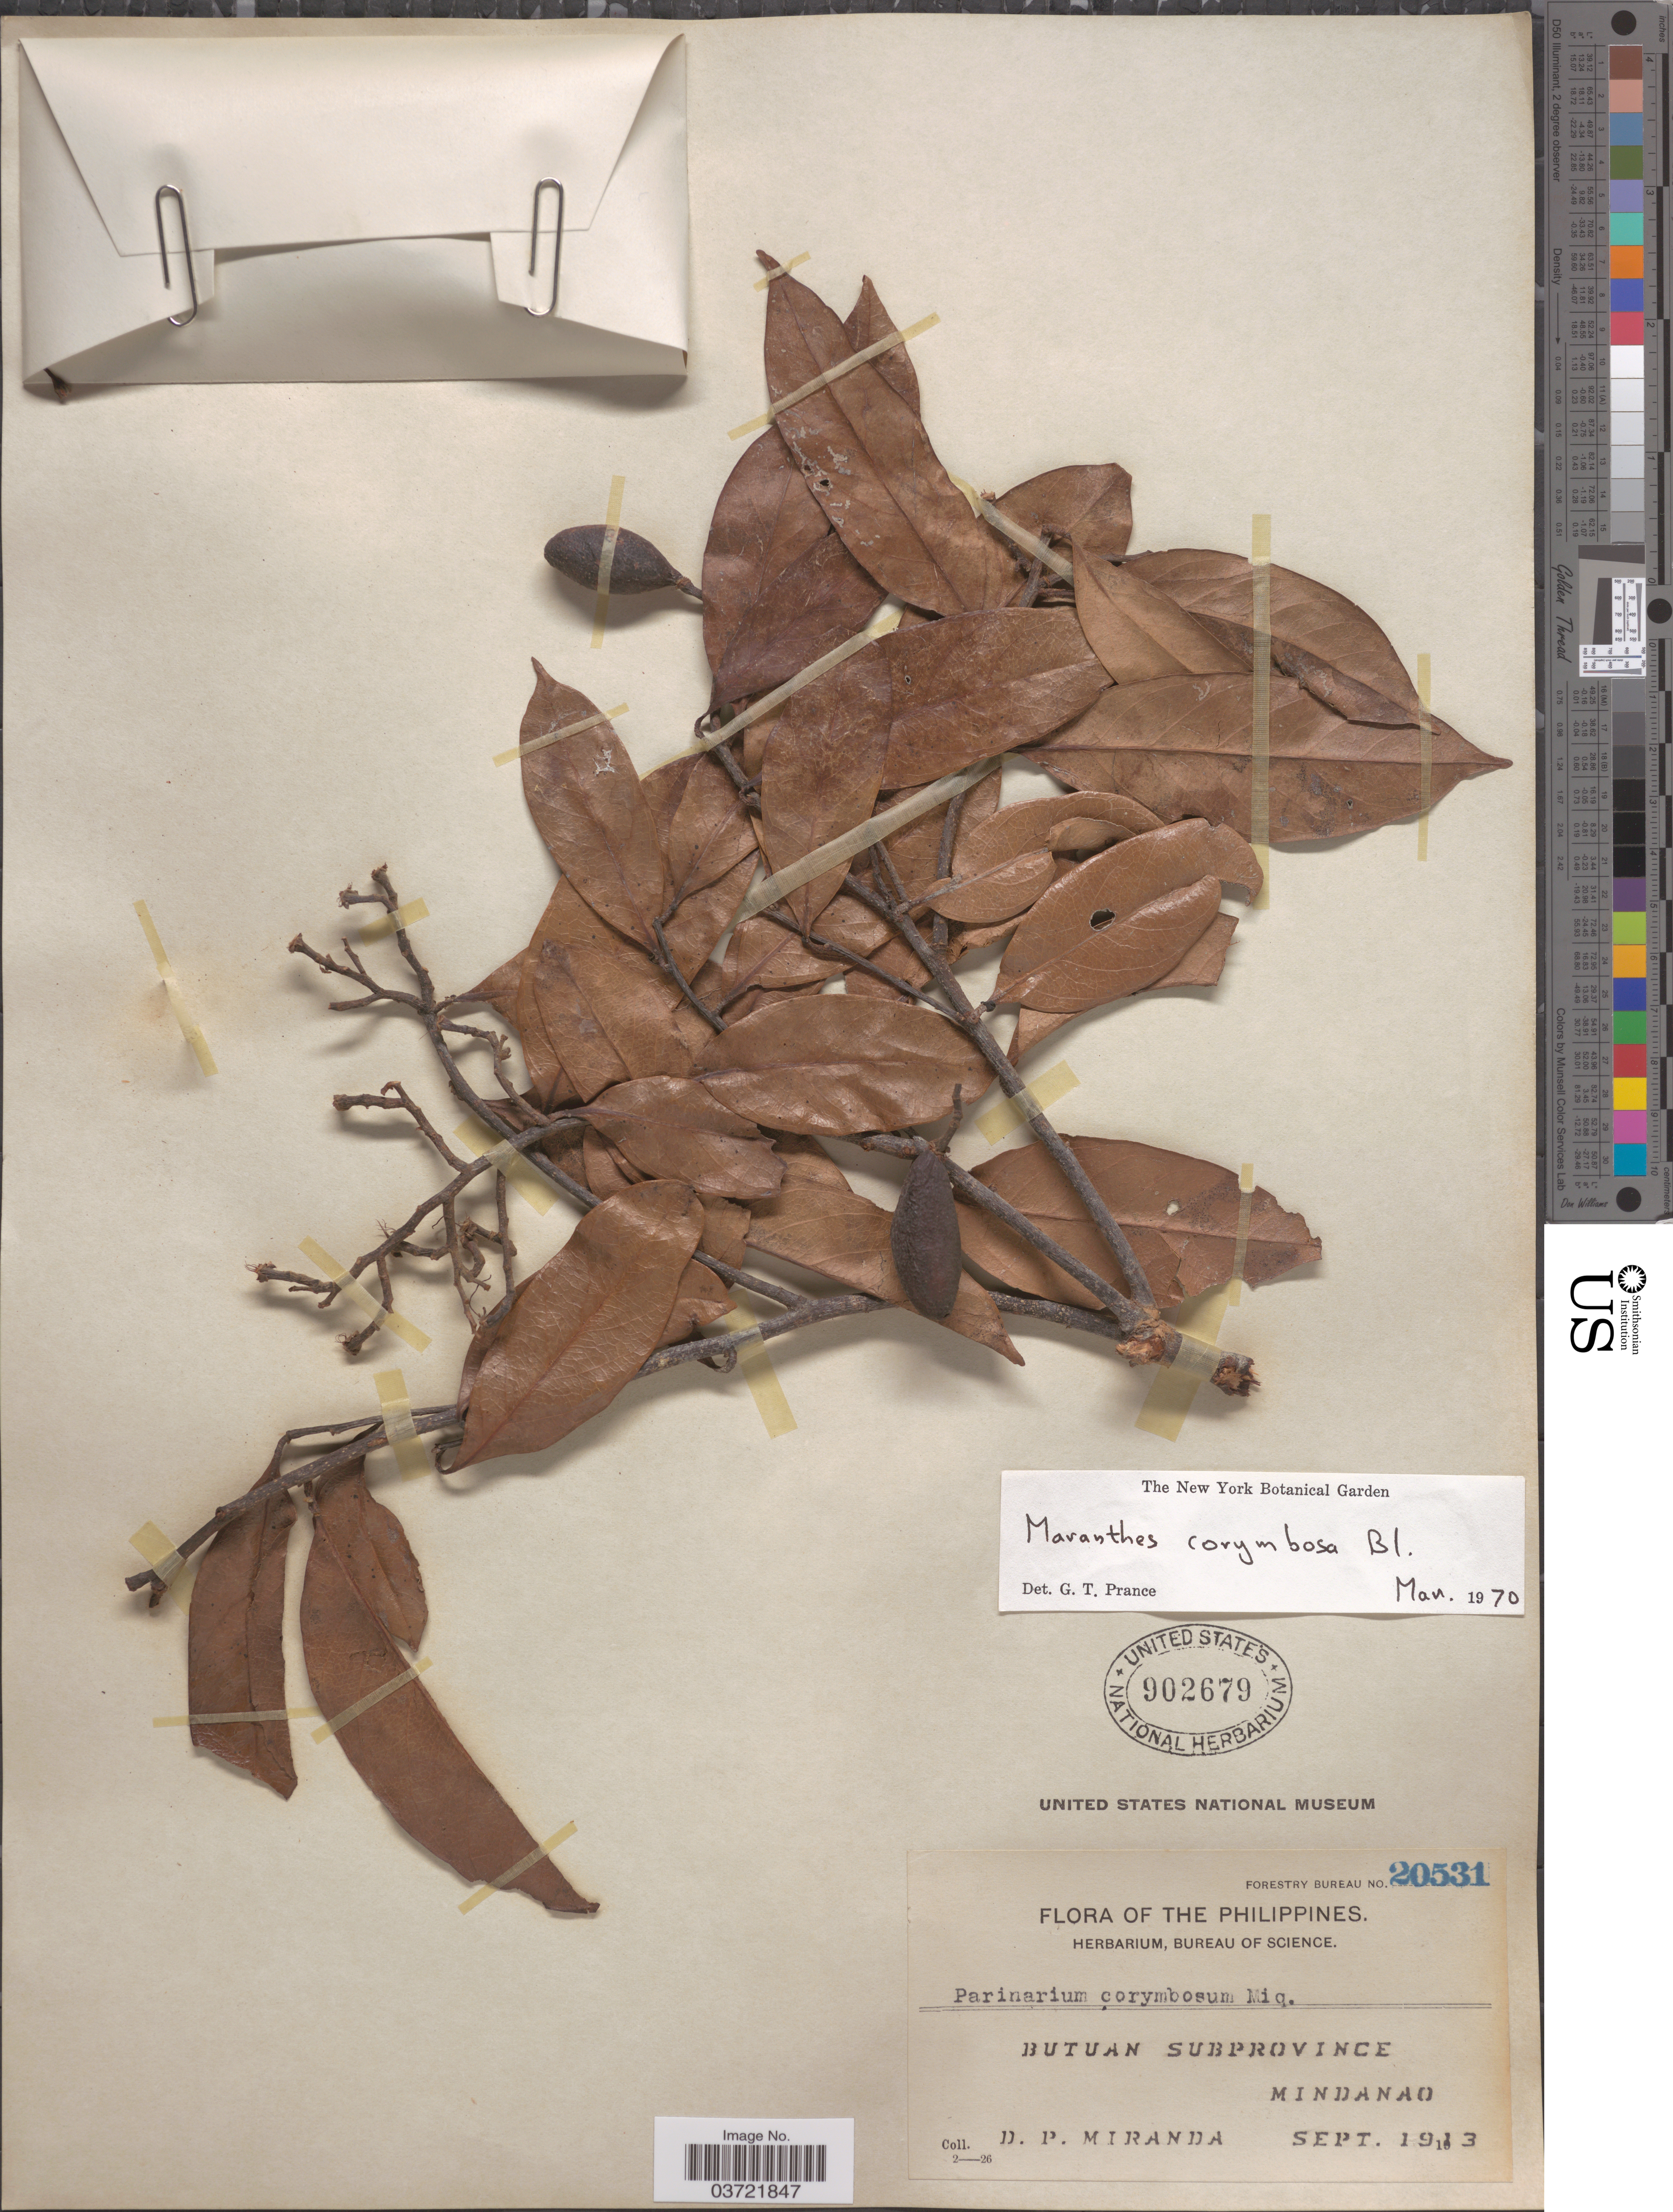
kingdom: Plantae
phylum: Tracheophyta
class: Magnoliopsida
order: Malpighiales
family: Chrysobalanaceae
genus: Maranthes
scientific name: Maranthes corymbosa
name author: Blume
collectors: D. P. Miranda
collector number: Forestry Bureau 20531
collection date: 1913-09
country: Philippines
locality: Butuan Subprovince. Mindanao.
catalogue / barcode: US 902679